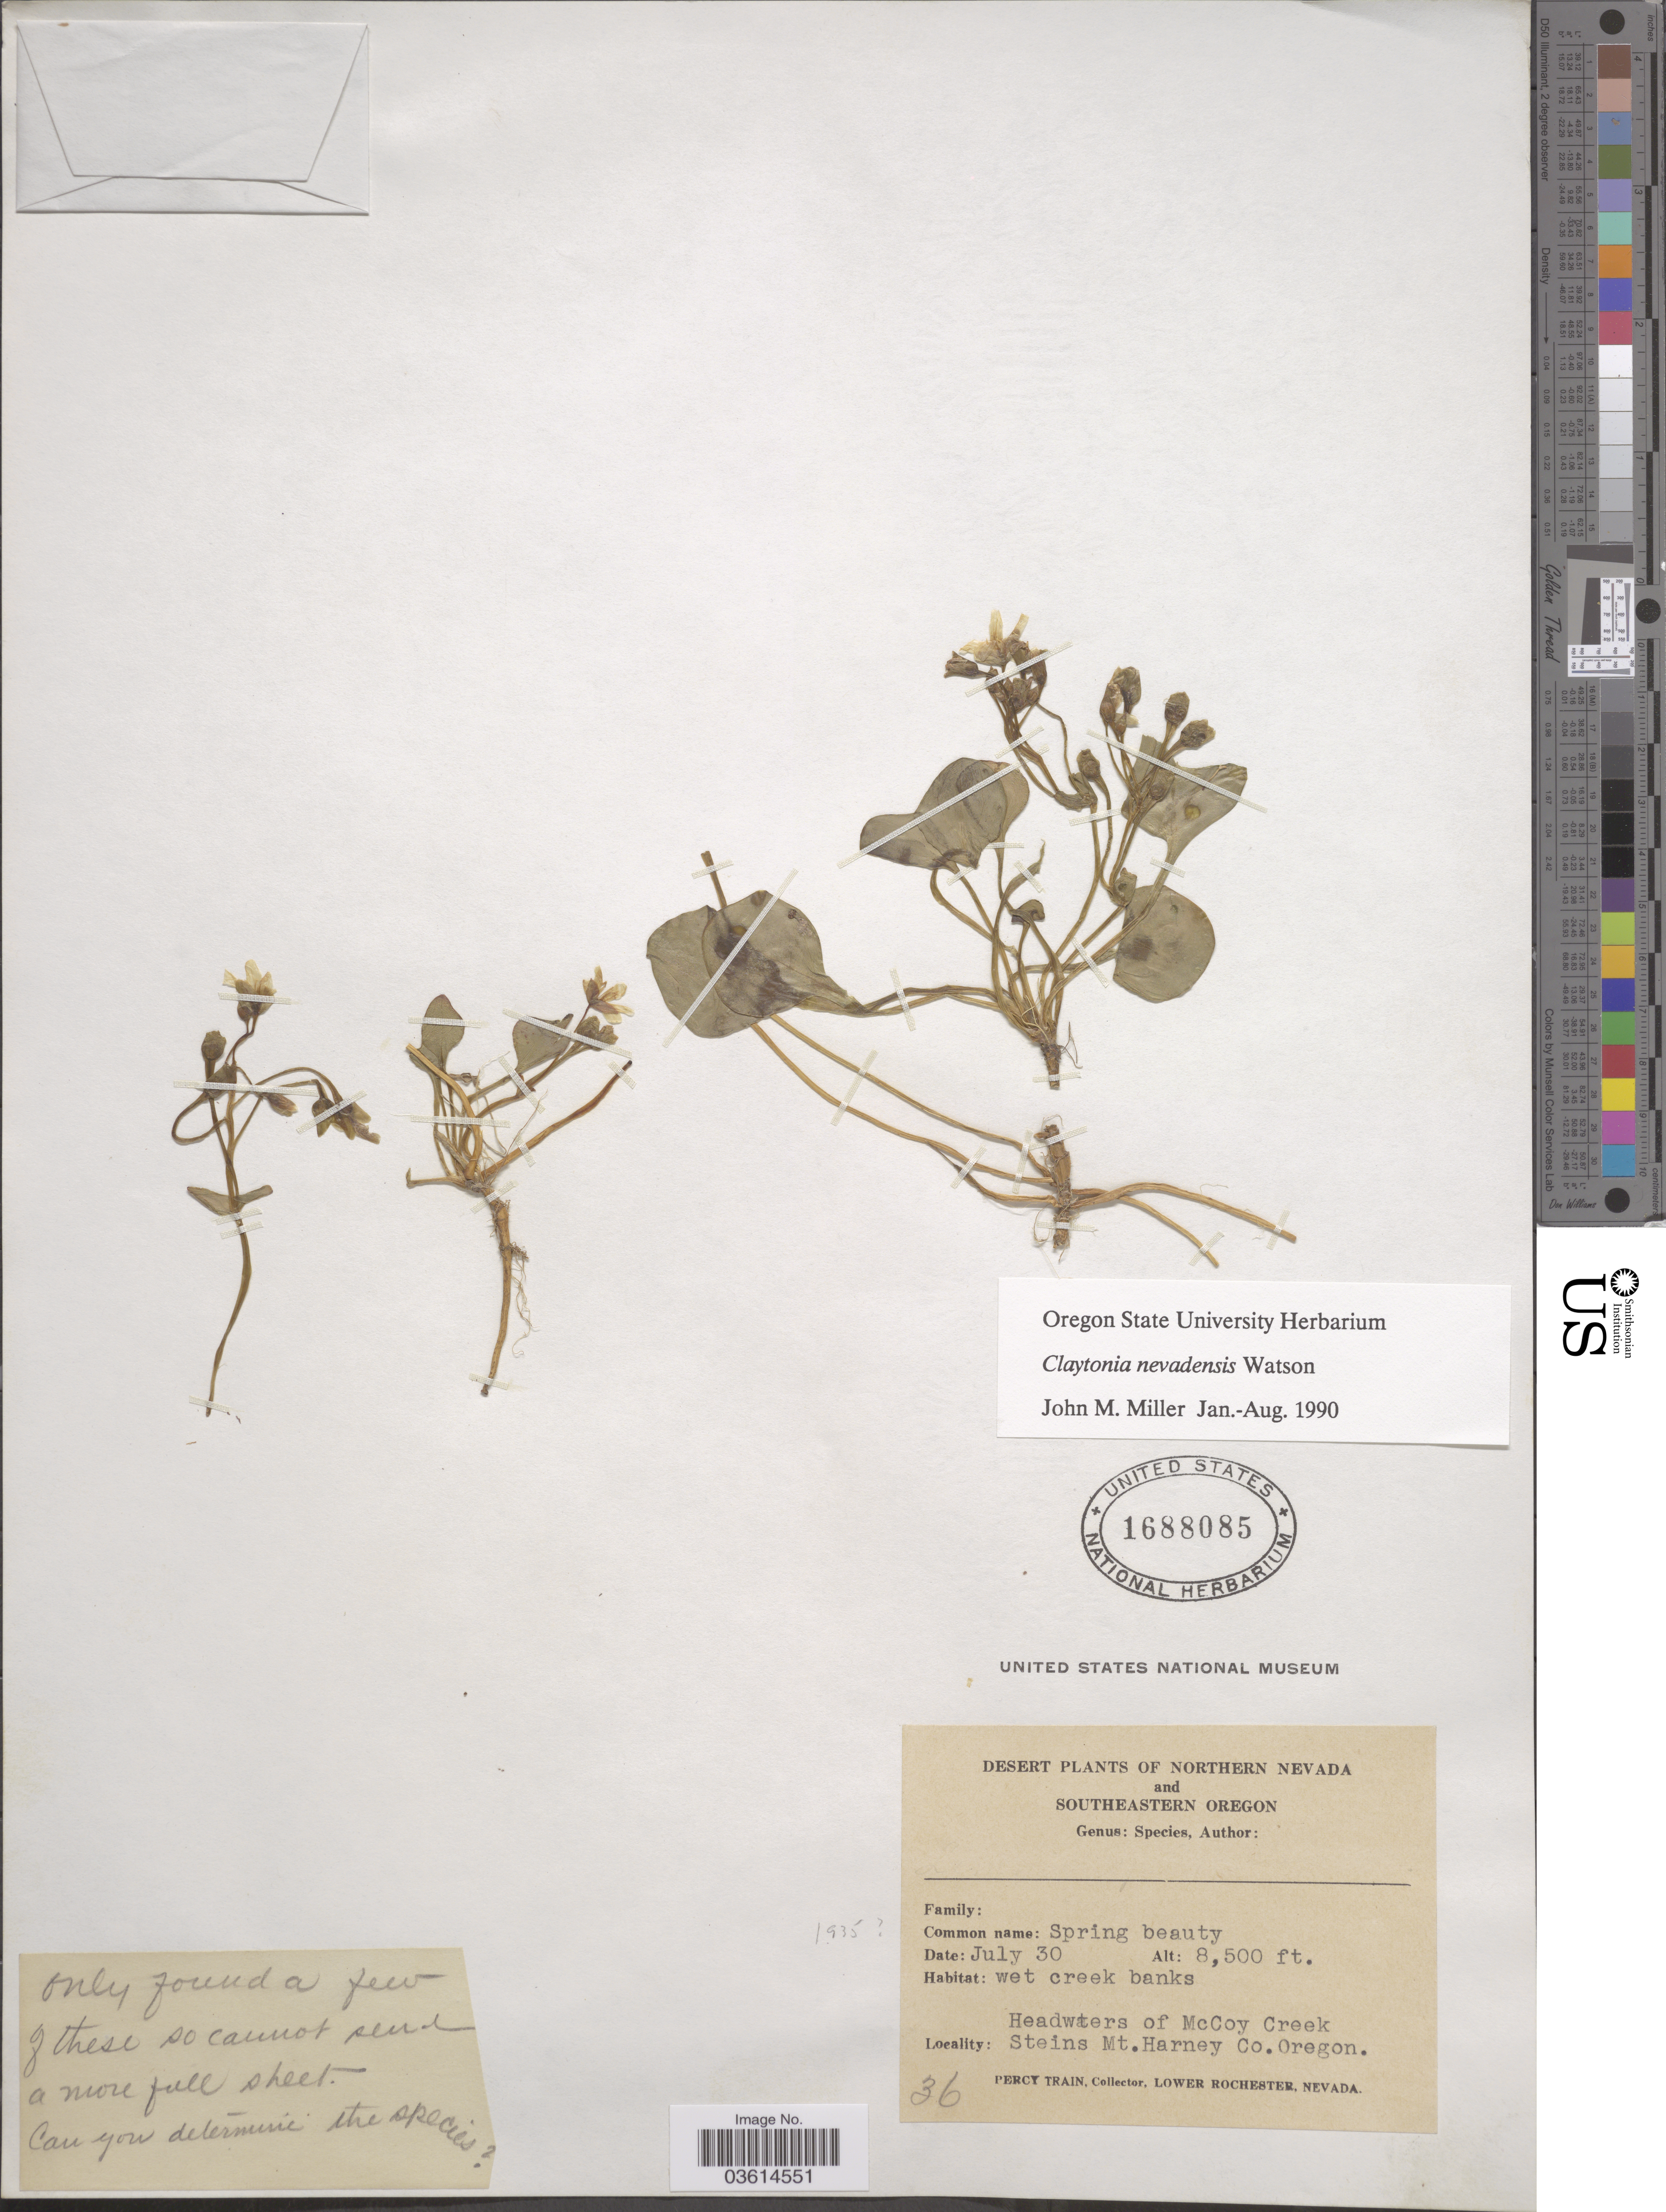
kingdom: Plantae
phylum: Tracheophyta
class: Magnoliopsida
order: Caryophyllales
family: Montiaceae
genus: Claytonia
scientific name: Claytonia nevadensis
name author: S. Watson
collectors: P. Train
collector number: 36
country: United States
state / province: Oregon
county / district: Harney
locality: Southeastern Oregon. Headwaters of McCoy Creek. Steins Mt. Harney Co.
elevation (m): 2591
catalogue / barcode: US 1688085